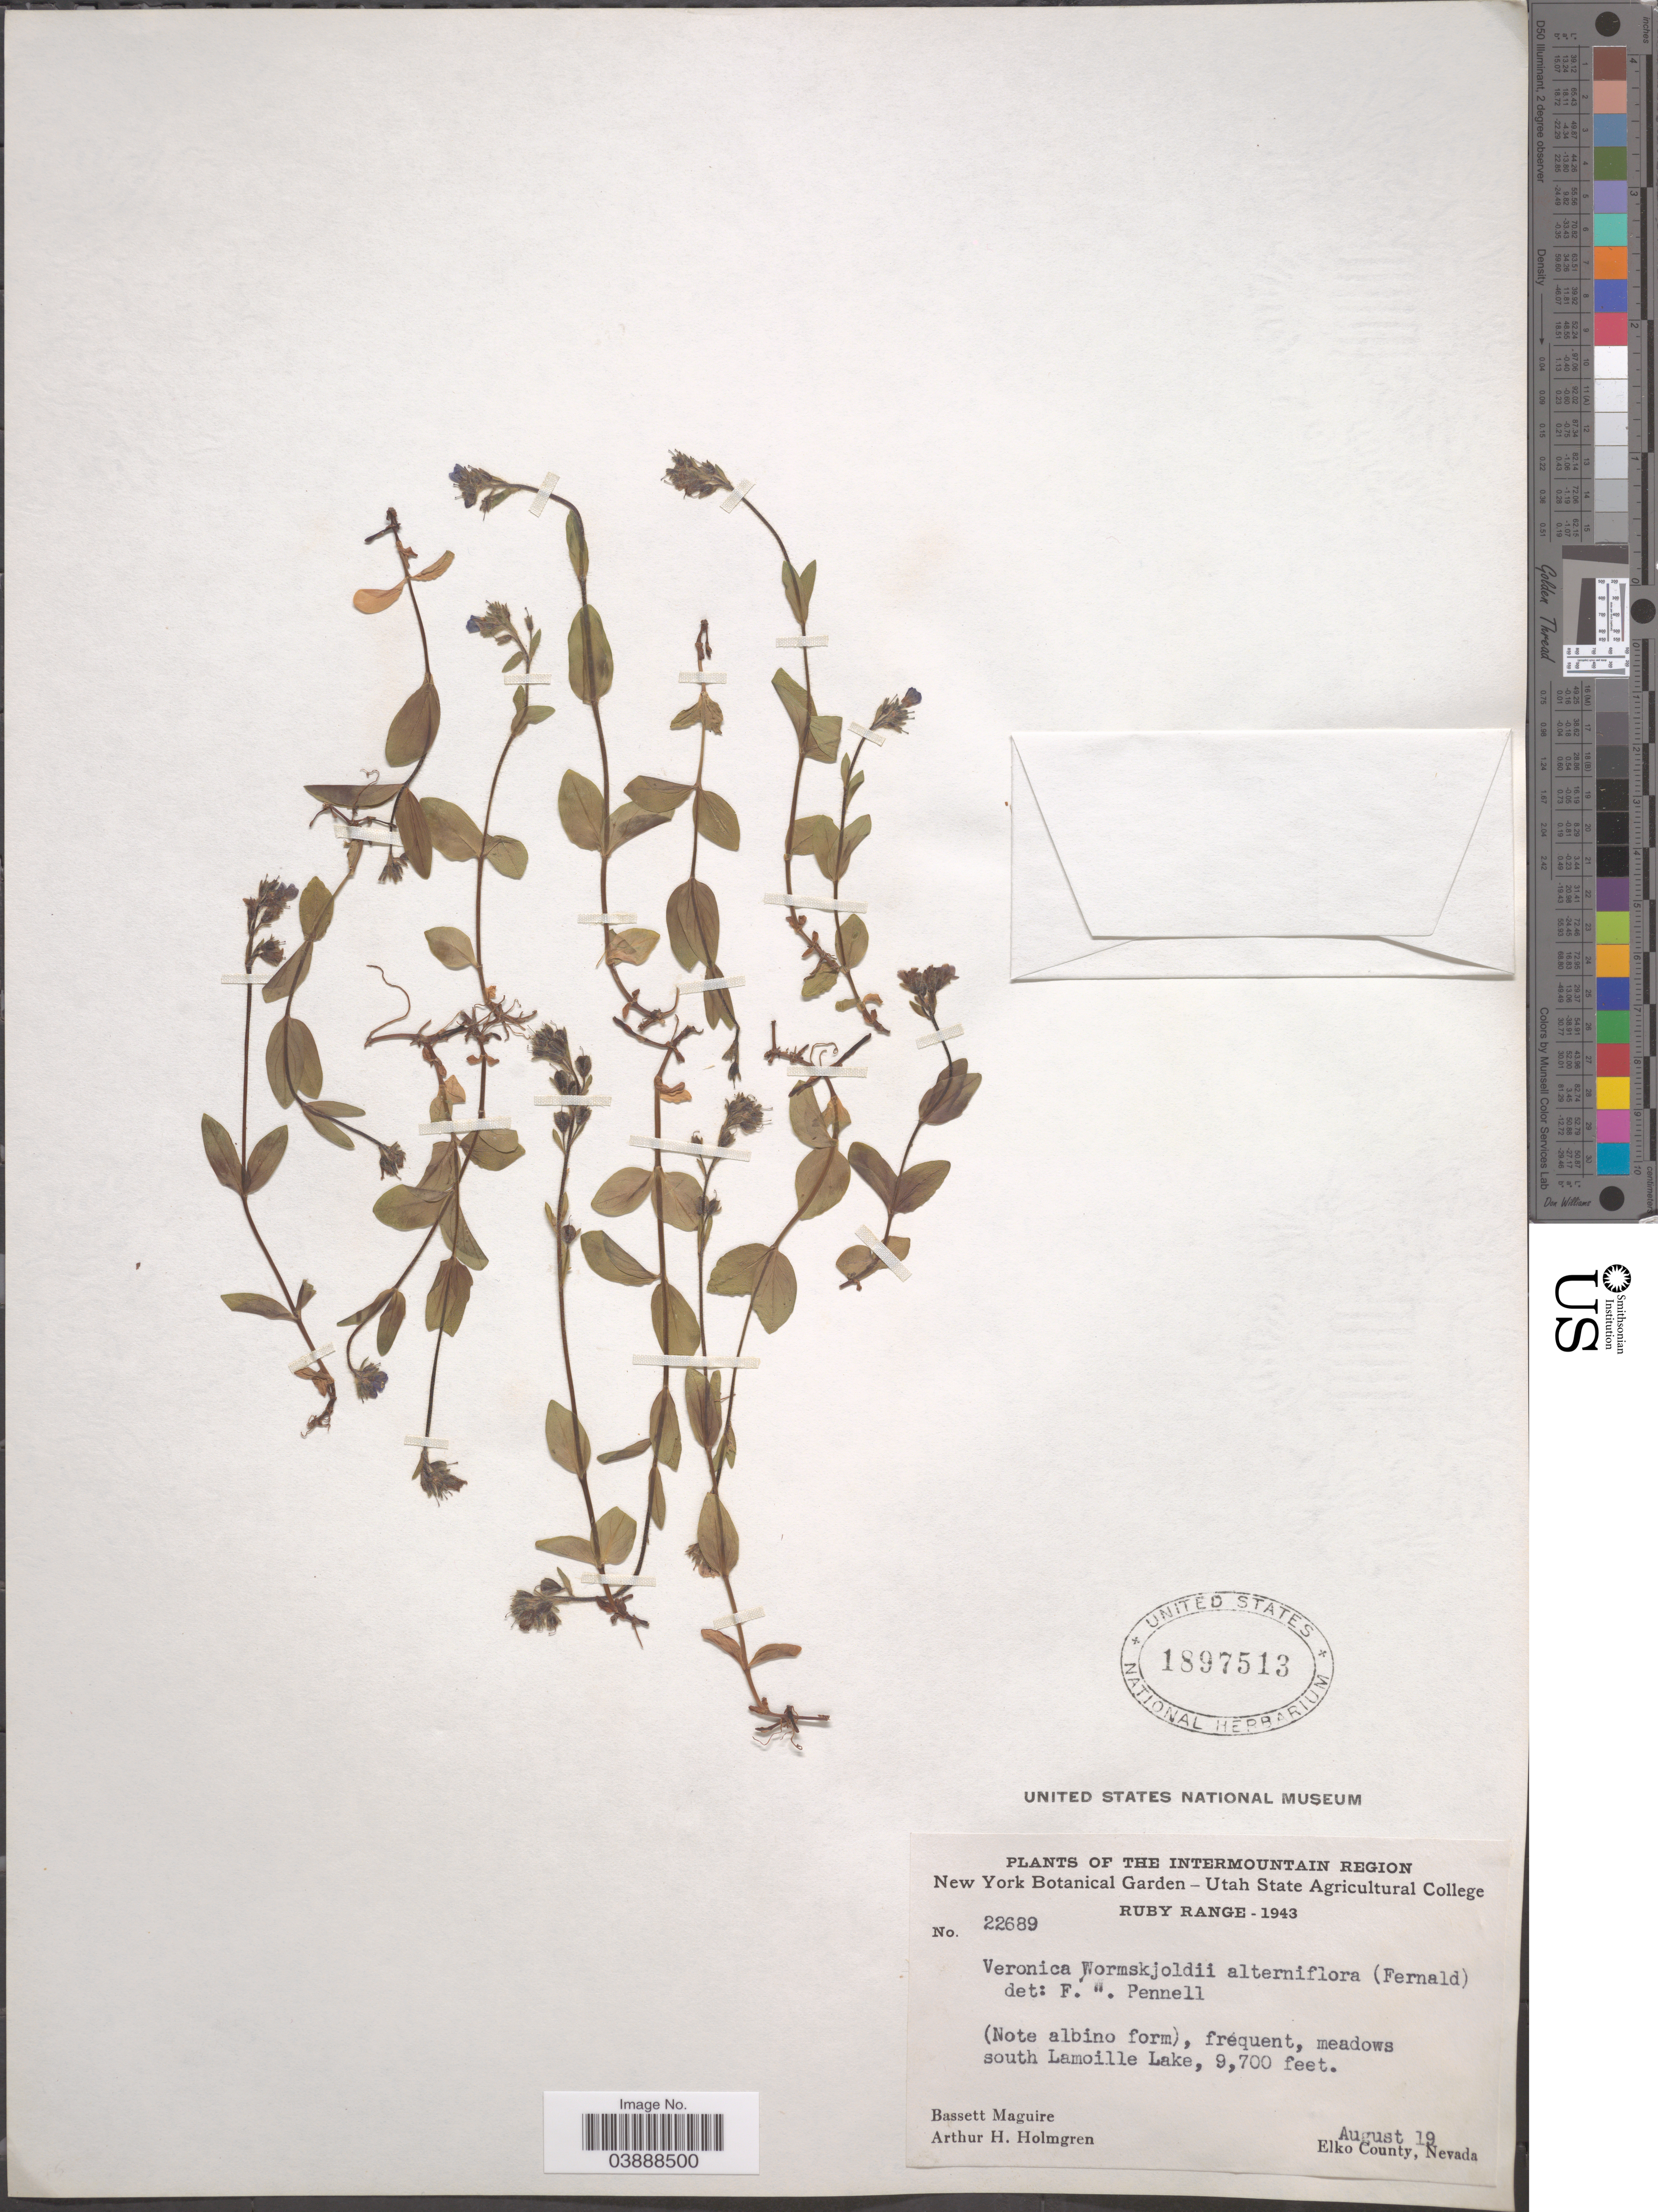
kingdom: Plantae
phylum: Tracheophyta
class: Magnoliopsida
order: Lamiales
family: Plantaginaceae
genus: Veronica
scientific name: Veronica wormskjoldii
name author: Roem. & Schult.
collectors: B. Maguire & A. H. Holmgren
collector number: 22689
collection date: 1943-08-19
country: United States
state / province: Nevada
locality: The Intermountain Region. Ruby Range. Meadows south Lamoille Lake. Elko County.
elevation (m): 2957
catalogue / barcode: US 1897513